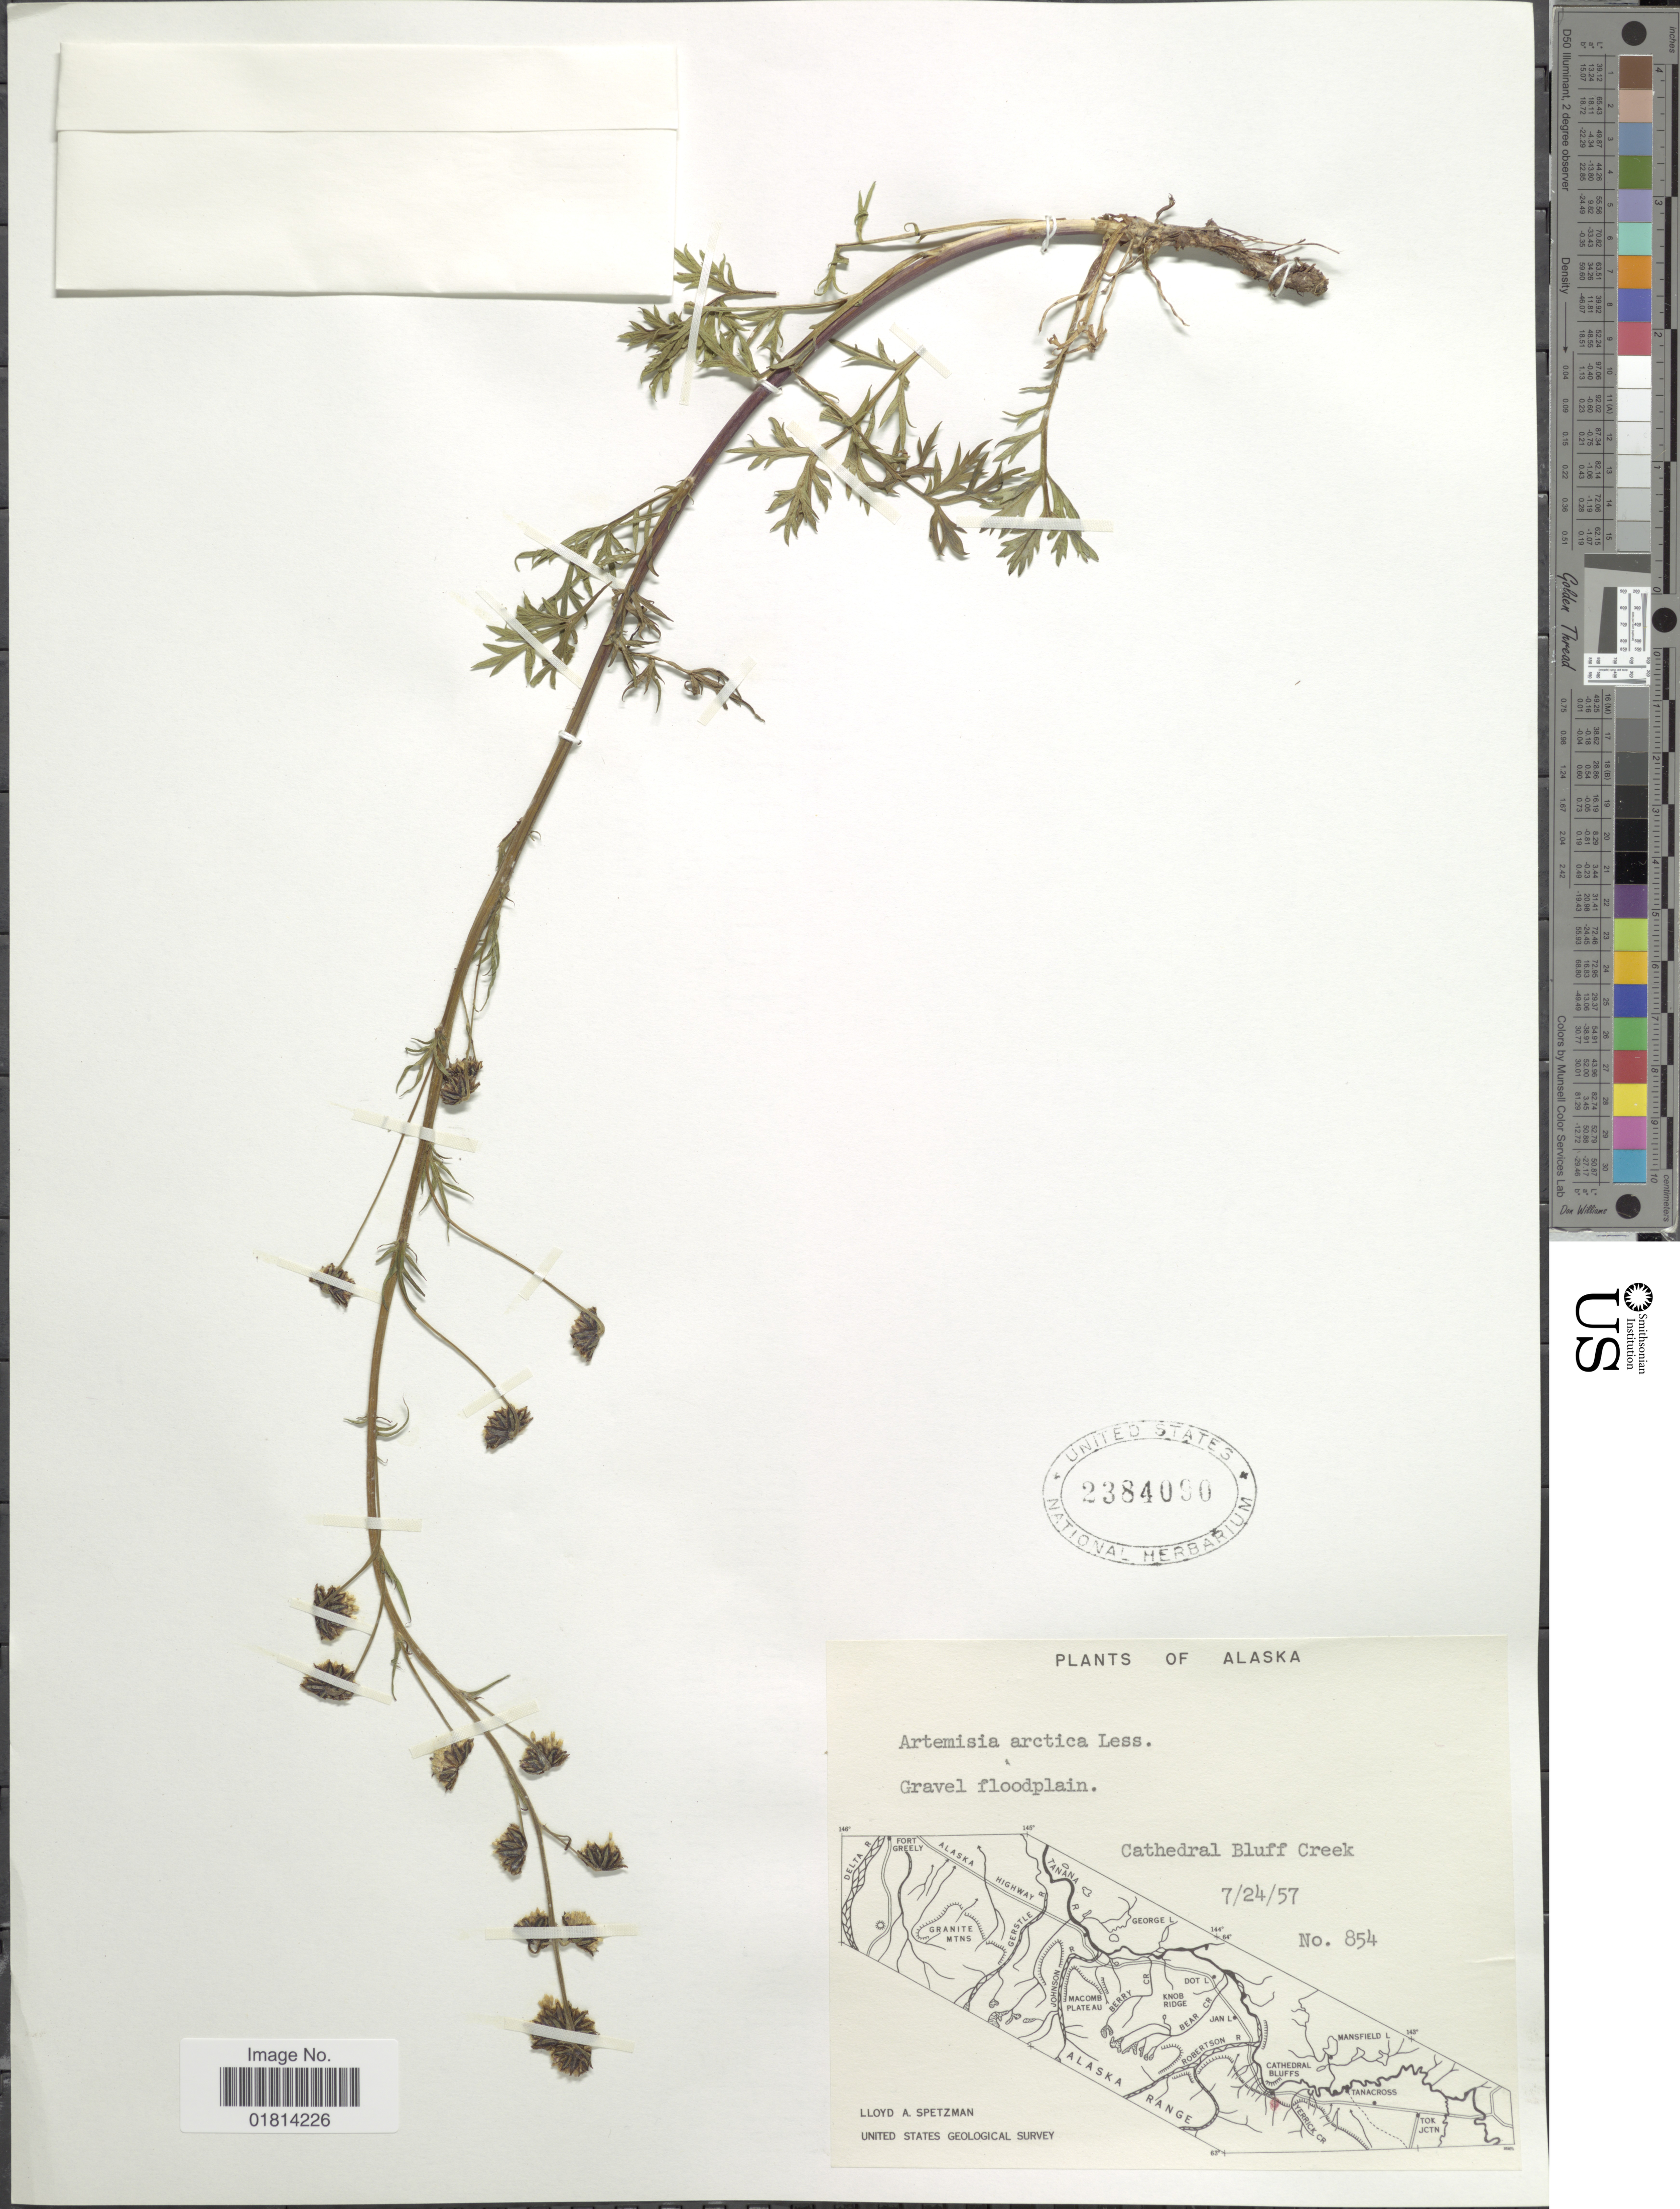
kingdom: Plantae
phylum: Tracheophyta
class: Magnoliopsida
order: Asterales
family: Asteraceae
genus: Artemisia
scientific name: Artemisia arctica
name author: Less.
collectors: L. Spetzman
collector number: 854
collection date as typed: Transcribed d/m/y: 24/7/57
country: United States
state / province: Alaska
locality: Gravel floodplain. Cathedral Bluff Creek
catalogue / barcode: US 2384090